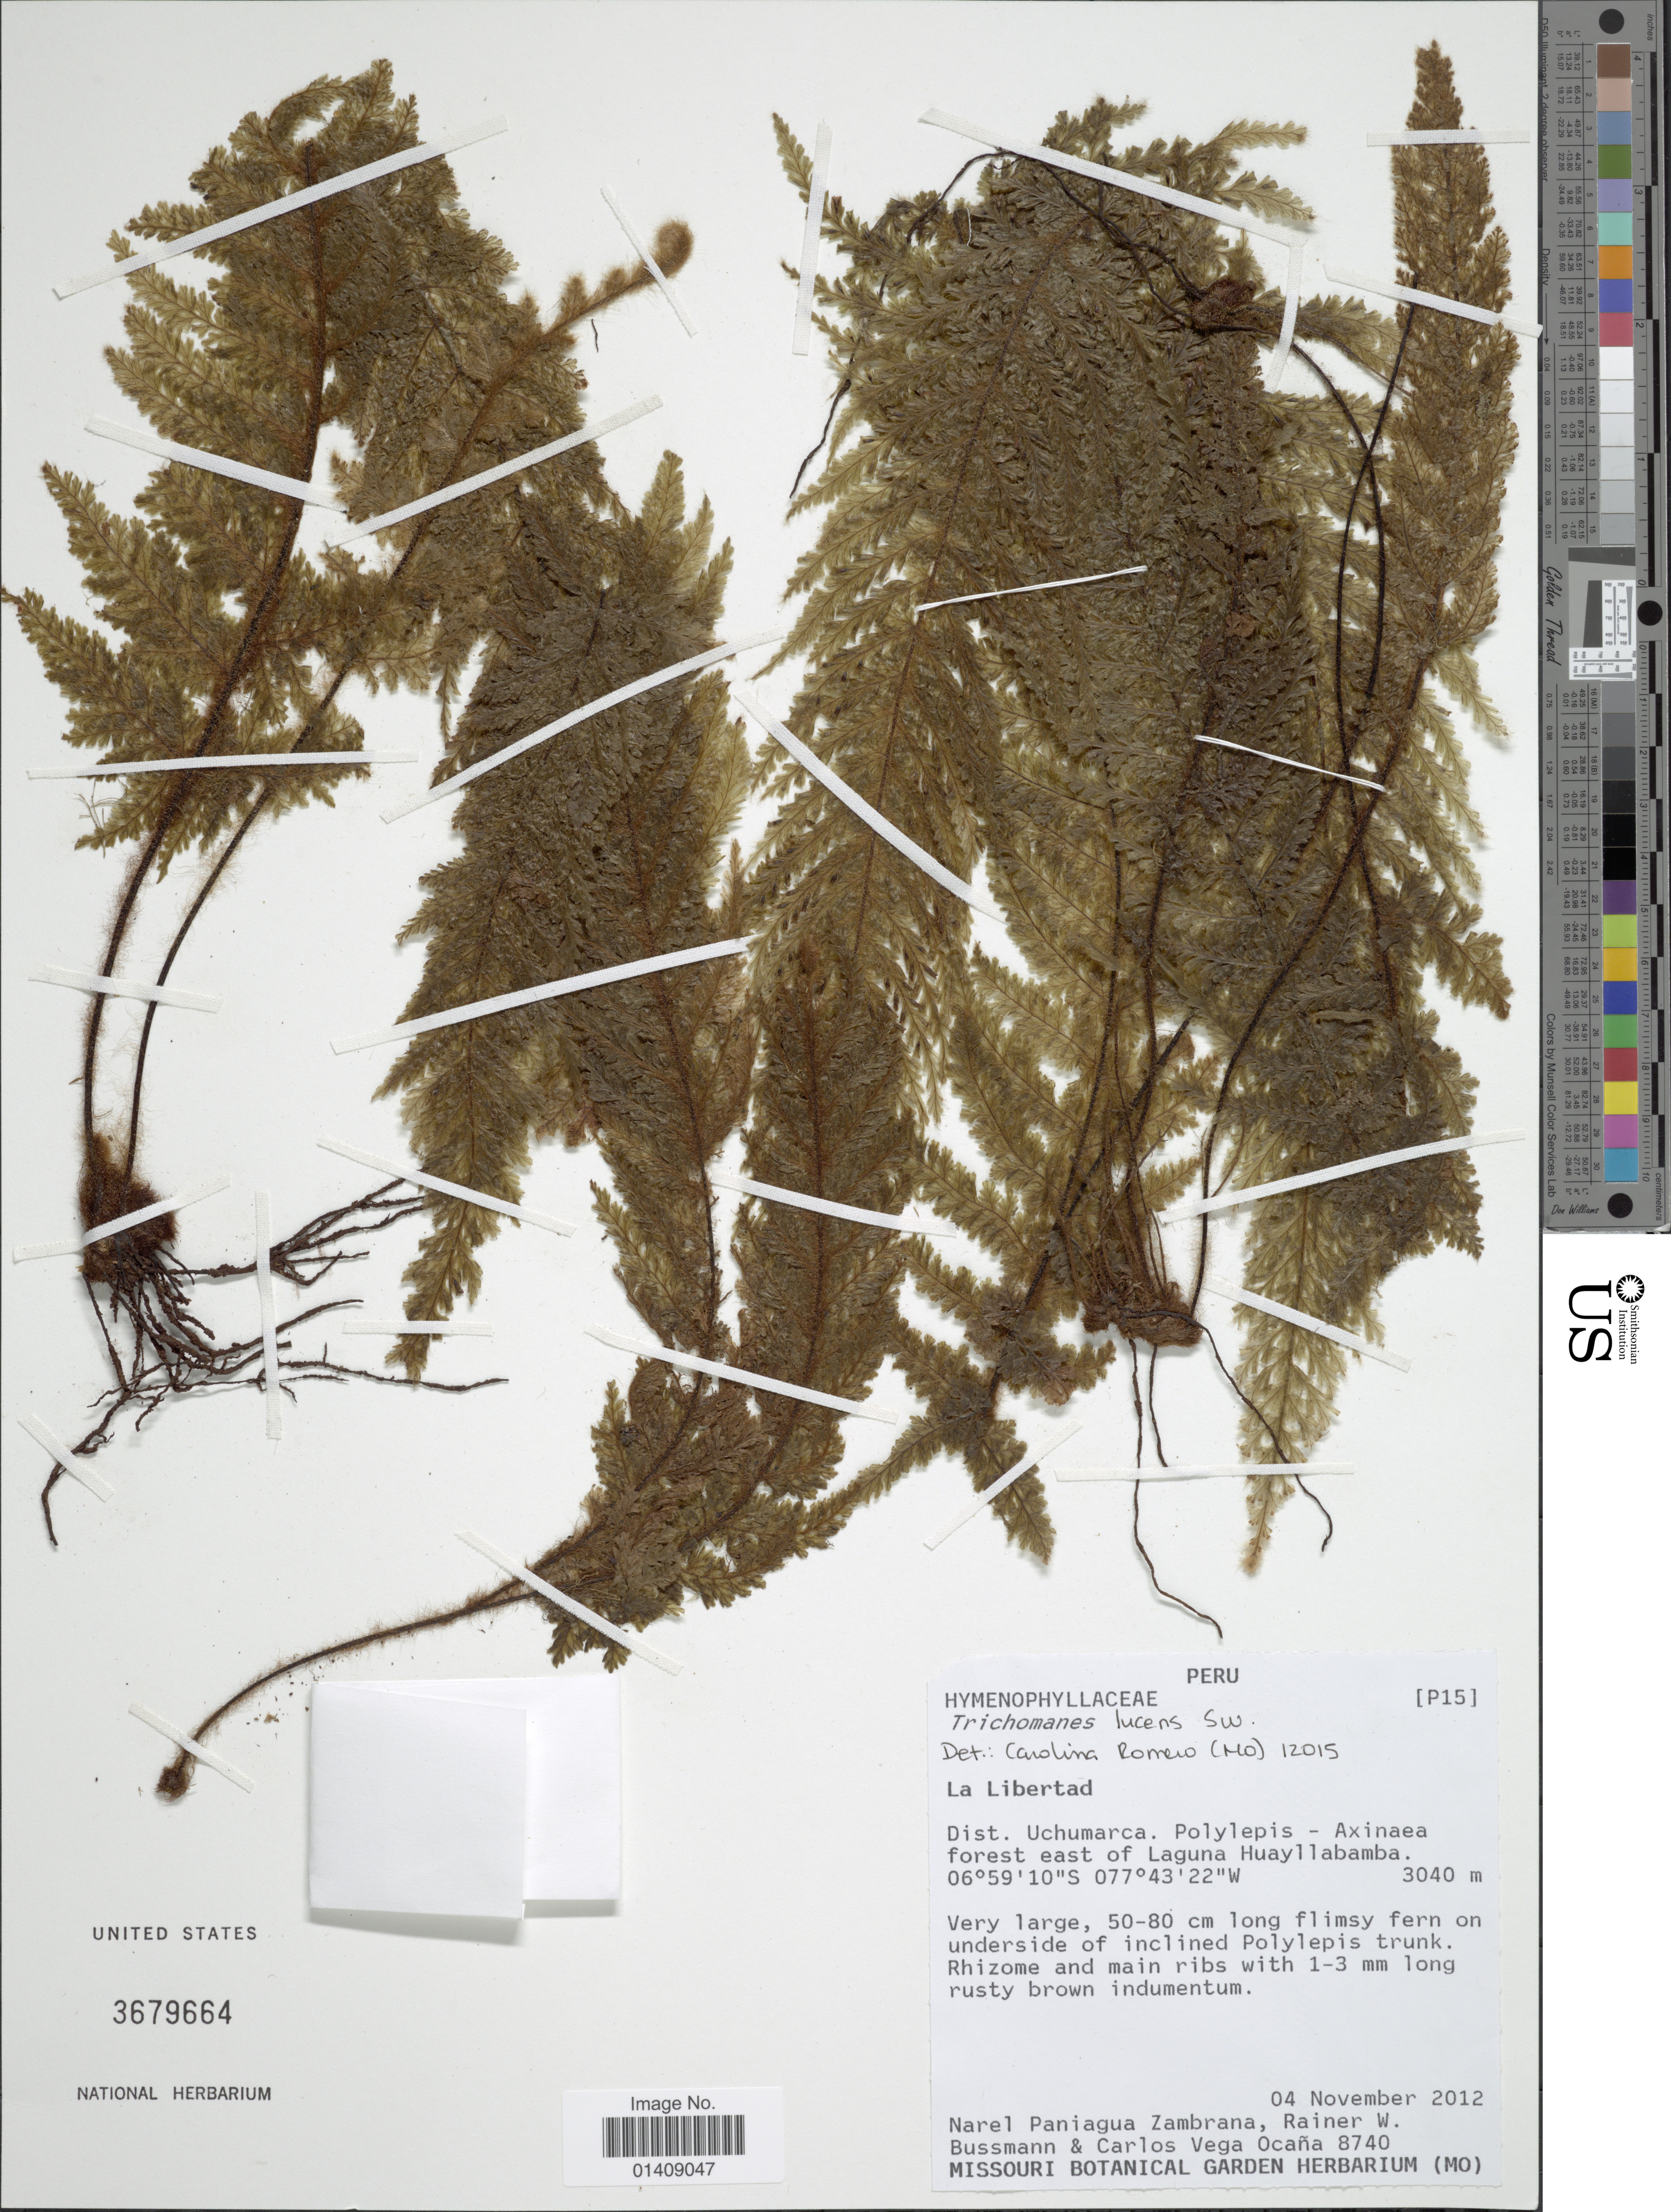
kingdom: Plantae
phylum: Tracheophyta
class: Polypodiopsida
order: Hymenophyllales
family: Hymenophyllaceae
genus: Trichomanes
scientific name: Trichomanes lucens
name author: Sw.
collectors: N. Paniagua Zambrana, R. W. Bussmann & C. Vega Ocaña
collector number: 8740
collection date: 2012-11-04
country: Peru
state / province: La Libertad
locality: Distr. Uchumarca. forest east of Laguna Huayllabamba.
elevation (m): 3040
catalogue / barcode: US 3679664